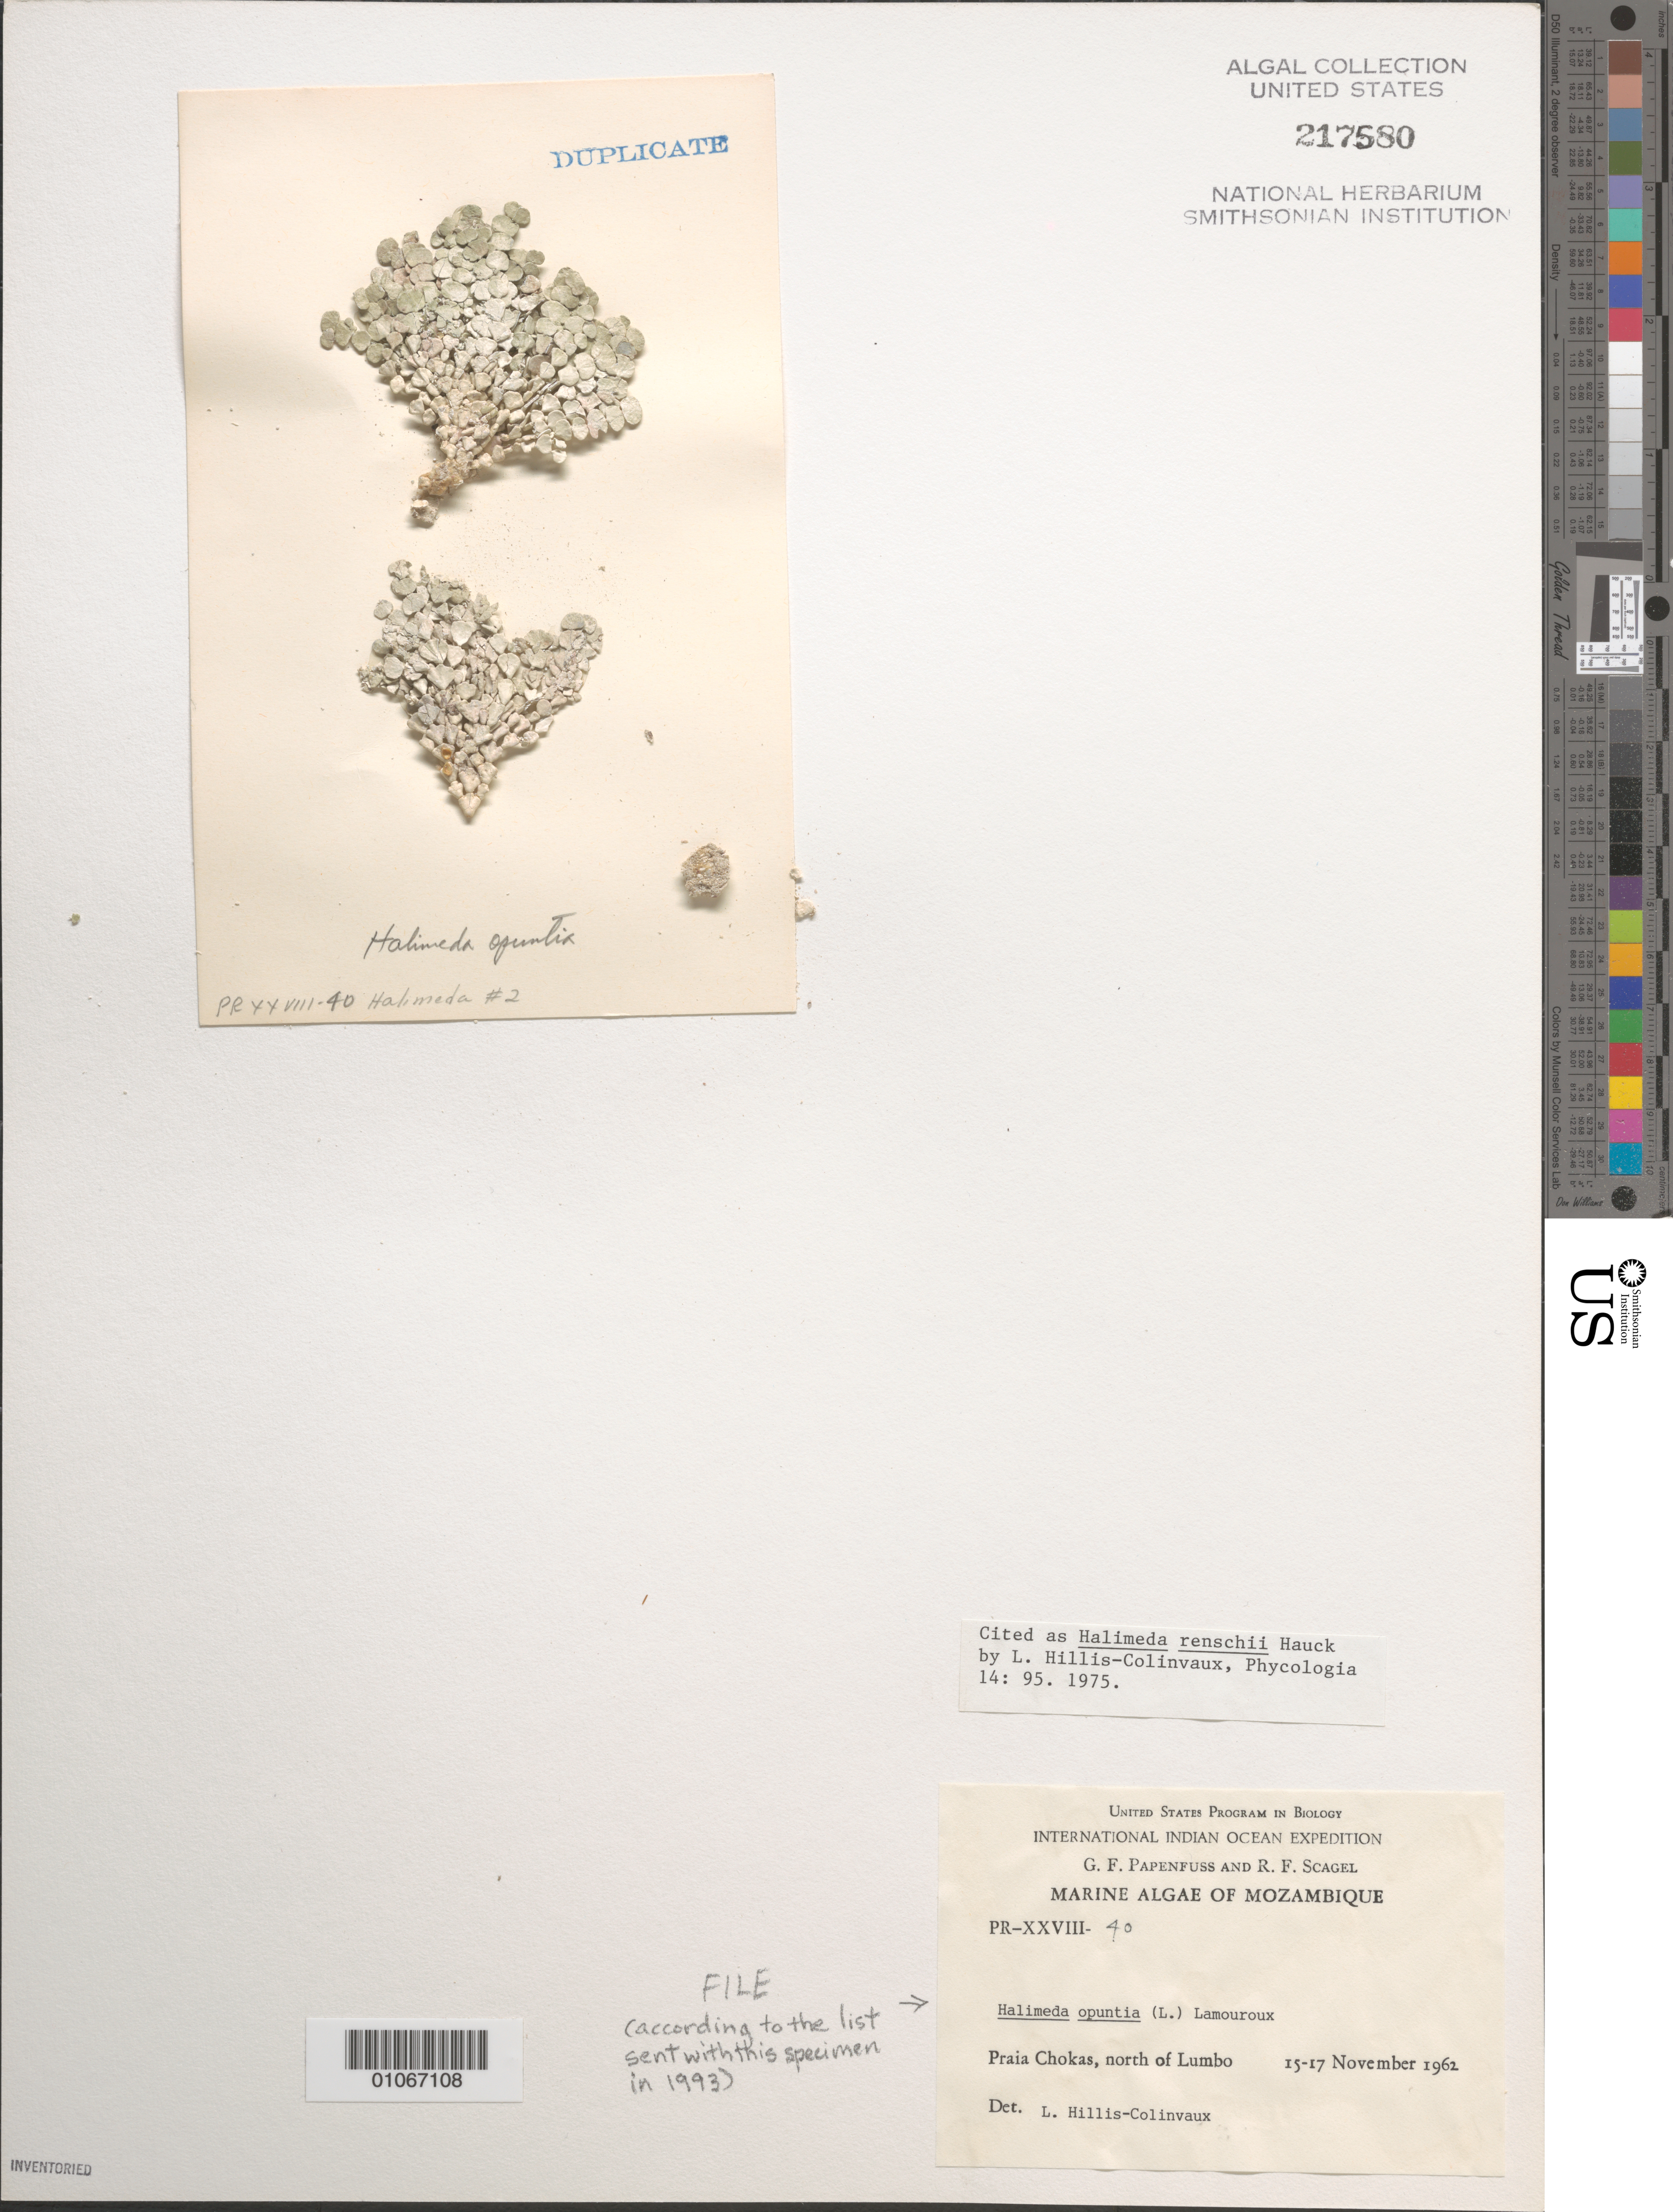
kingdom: Plantae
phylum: Chlorophyta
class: Ulvophyceae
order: Bryopsidales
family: Halimedaceae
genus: Halimeda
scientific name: Halimeda opuntia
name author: (L.) J.V.Lamouroux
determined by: Hillis-Colinvaux, L.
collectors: G. Papenfuss & R. F. Scagel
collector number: PR-XXVIII-40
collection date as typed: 15 Nov 1962 to 17 Nov 1962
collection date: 1962-11-15/1962-11-17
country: Mozambique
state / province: Nampula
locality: Praia Chokas, north of Lumbo, Ilha District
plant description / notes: International Indian Ocean Expedition, 1962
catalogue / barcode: US 217580